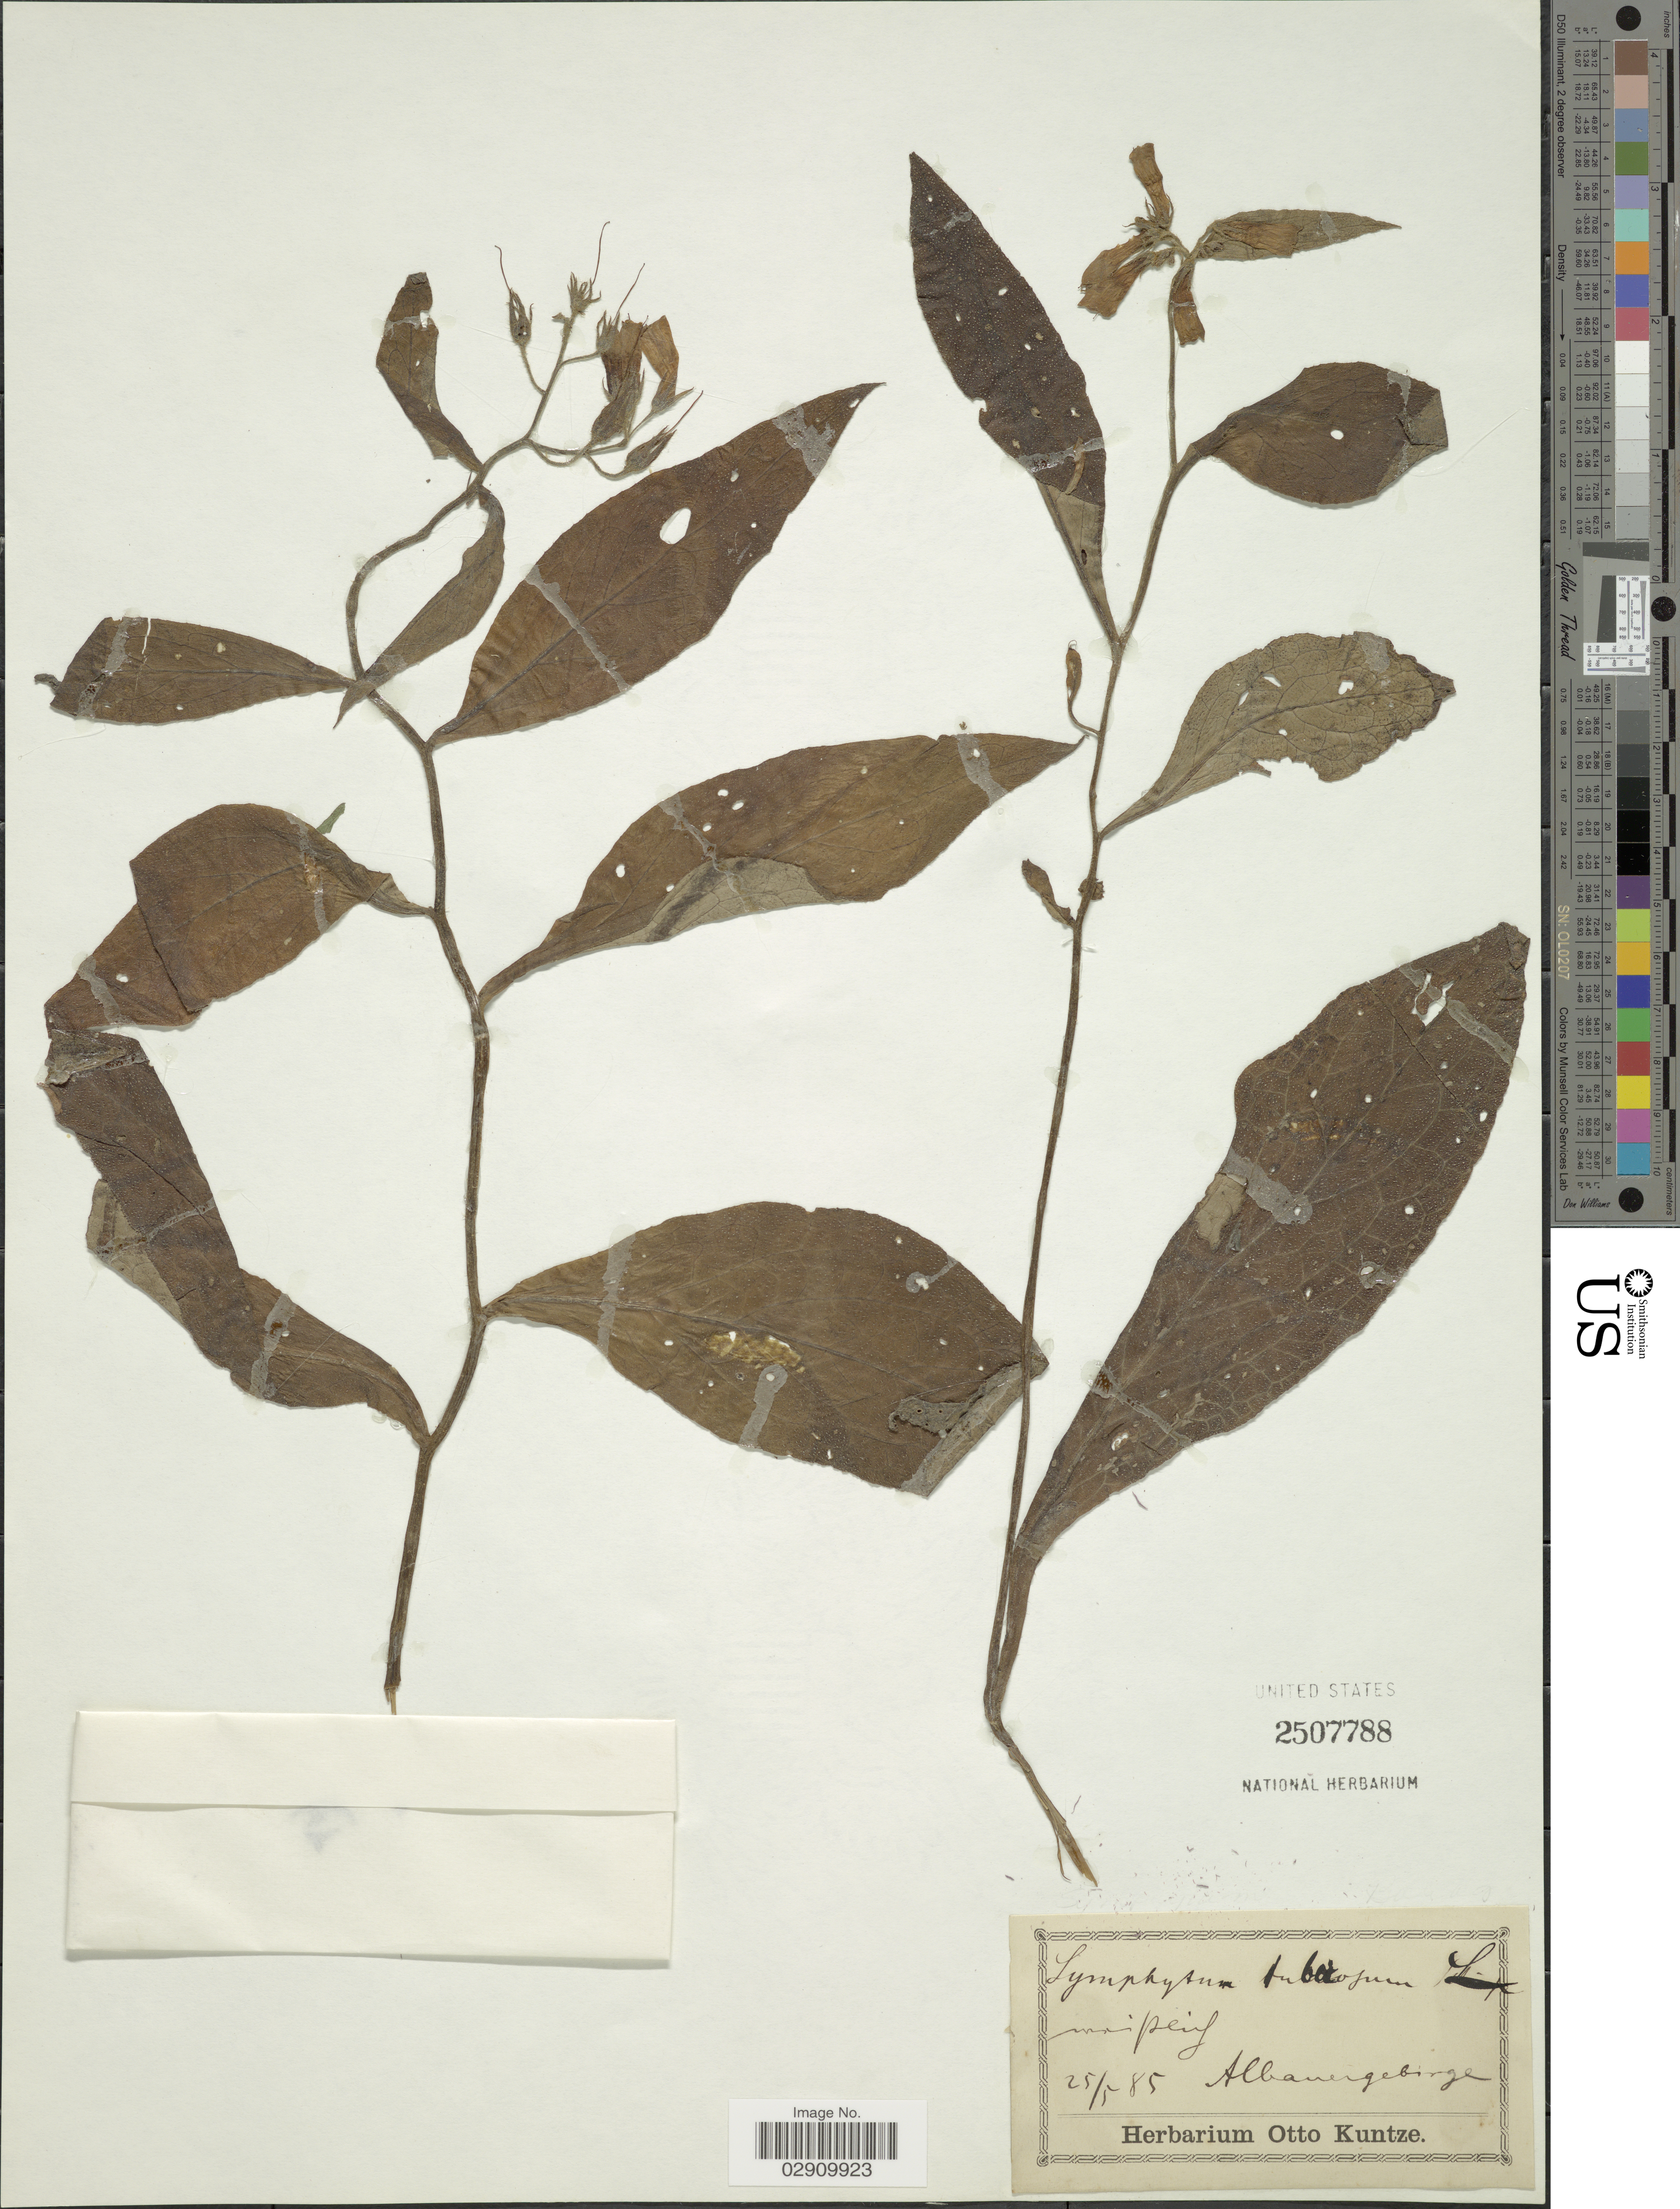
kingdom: Plantae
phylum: Tracheophyta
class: Magnoliopsida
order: Boraginales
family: Boraginaceae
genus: Symphytum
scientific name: Symphytum tuberosum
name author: L.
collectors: ex herb. Otto Kuntze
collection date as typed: Transcribed d/m/y: 25/5/85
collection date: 1885-05-25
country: Italy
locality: Albanegebirge.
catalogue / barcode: US 2507788